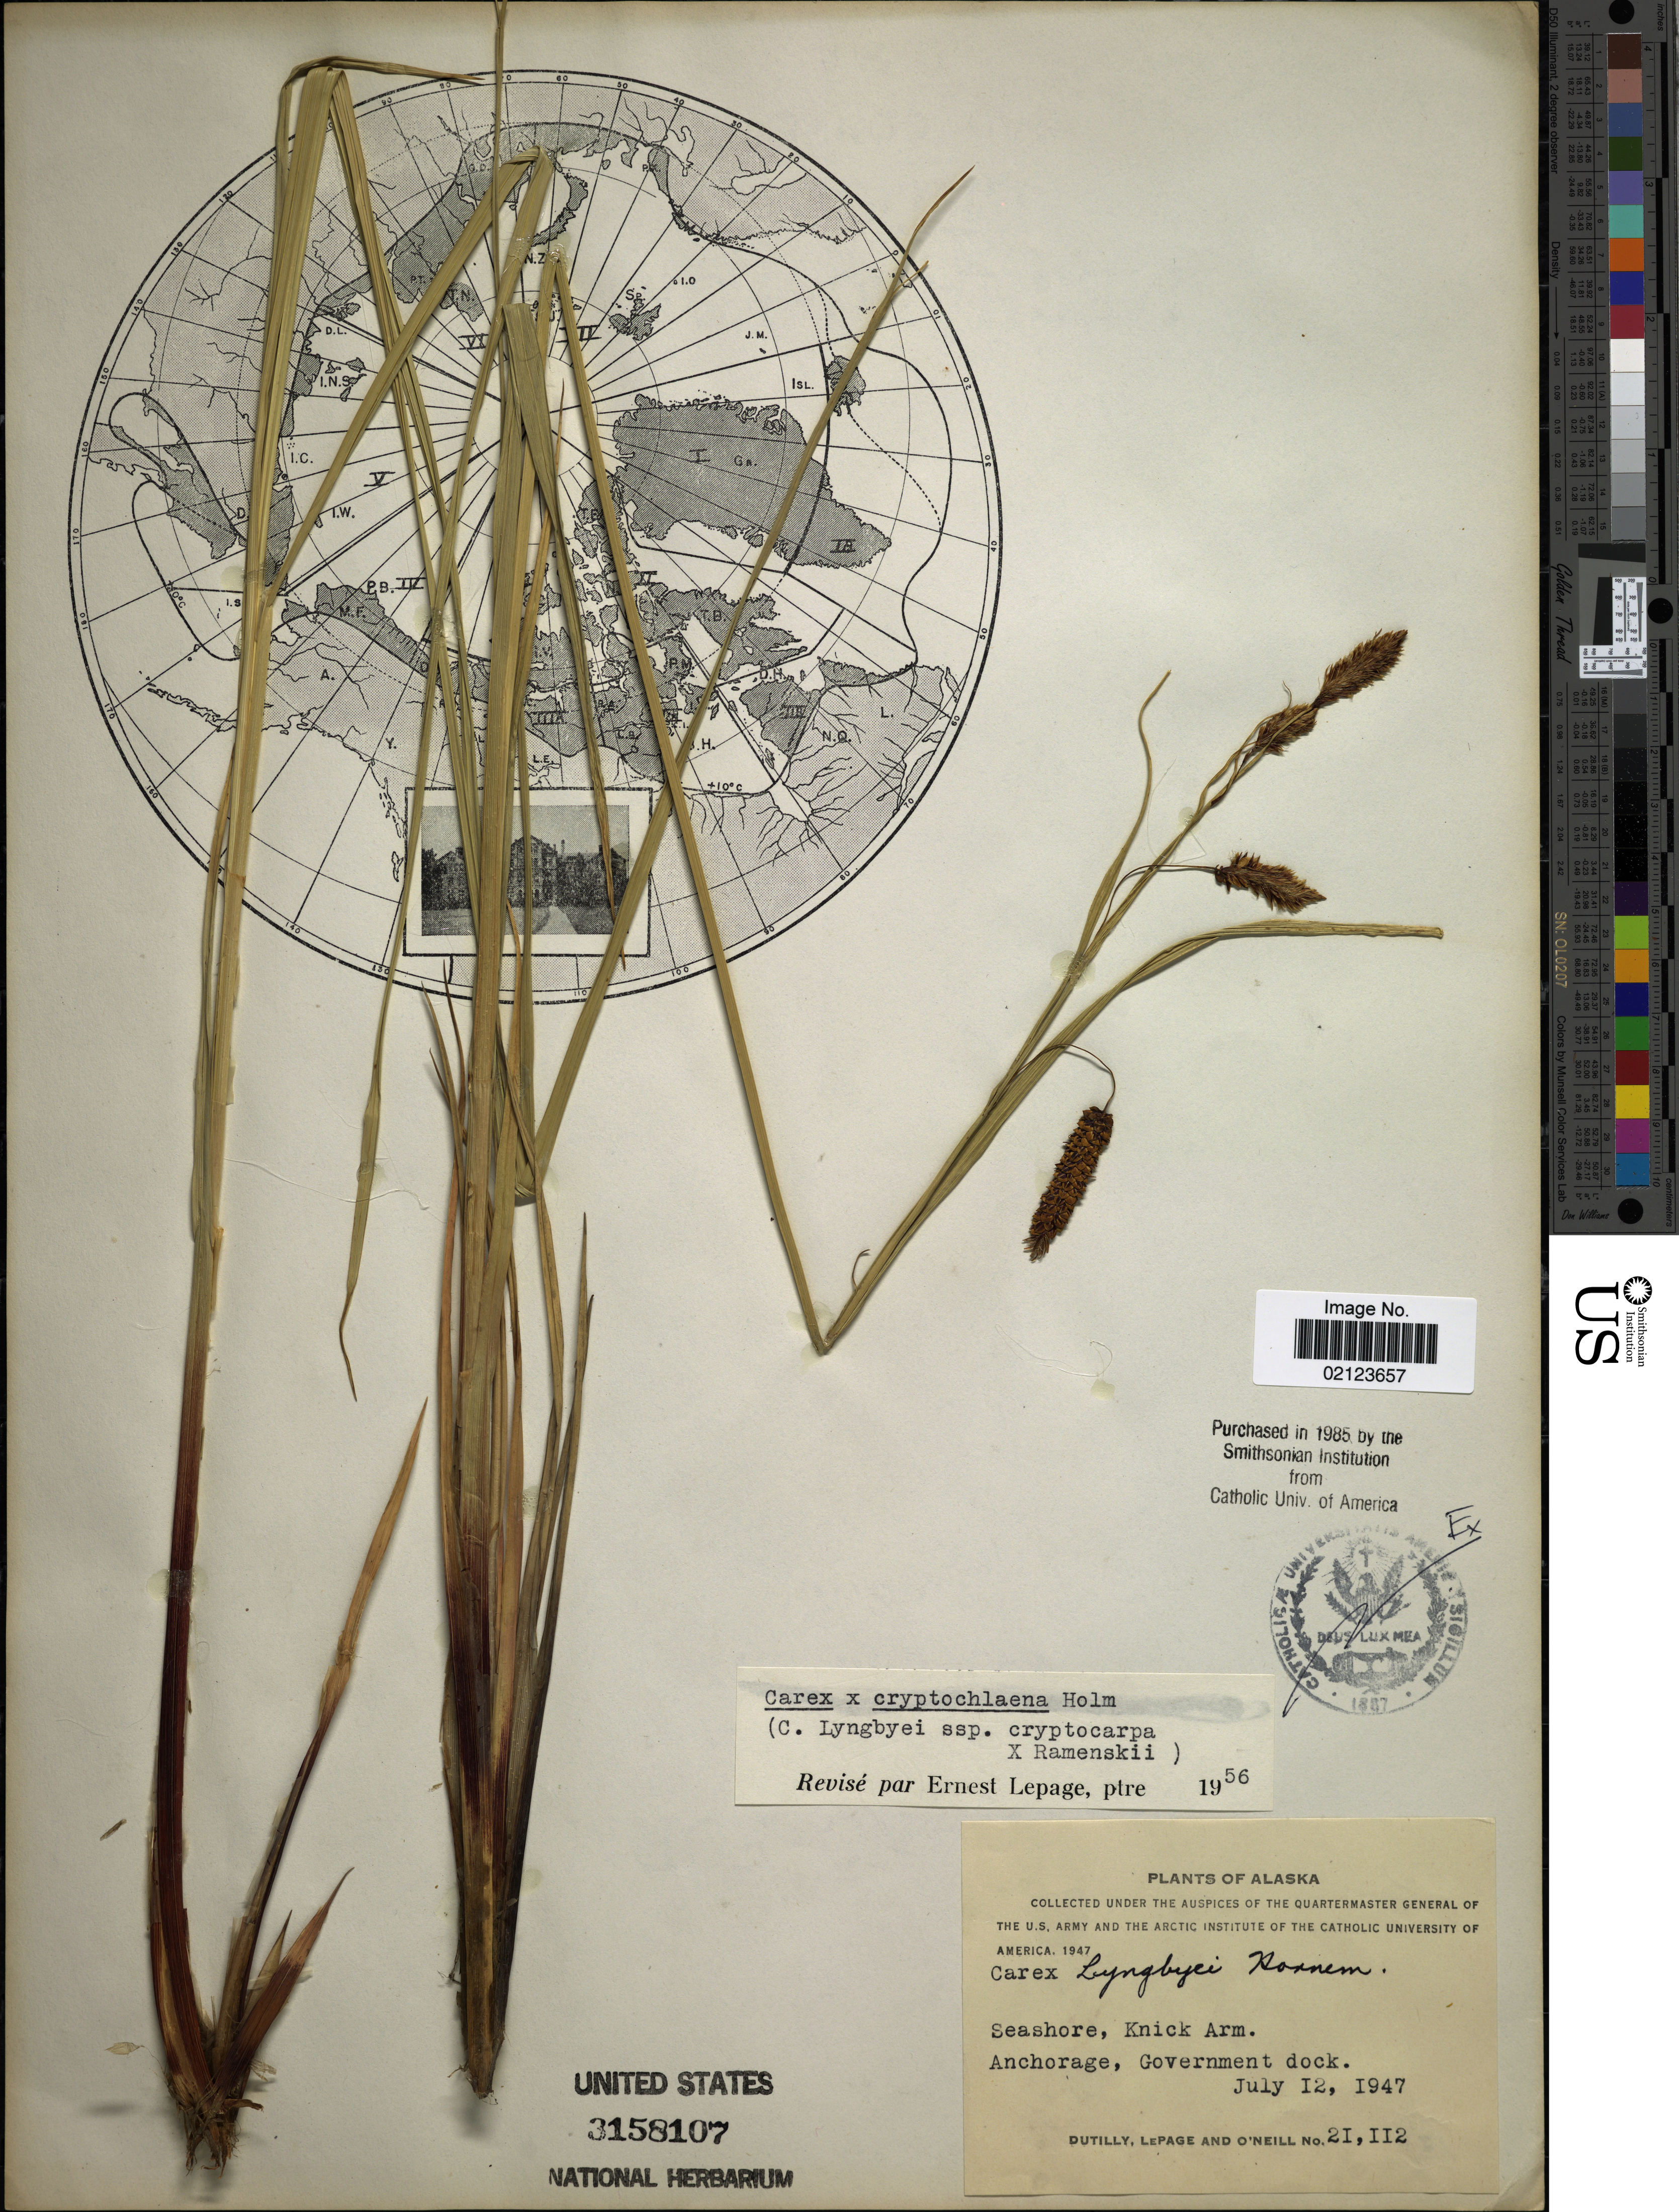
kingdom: Plantae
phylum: Tracheophyta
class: Liliopsida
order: Poales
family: Cyperaceae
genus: Carex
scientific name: Carex lyngbyei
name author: Hornem.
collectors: -. Dutilly, -. LePage & -. O'Neill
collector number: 21112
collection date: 1947-07-12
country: United States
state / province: Alaska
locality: Seashore, Knick Arm. Anchorage, Government dock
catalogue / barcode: US 3158107